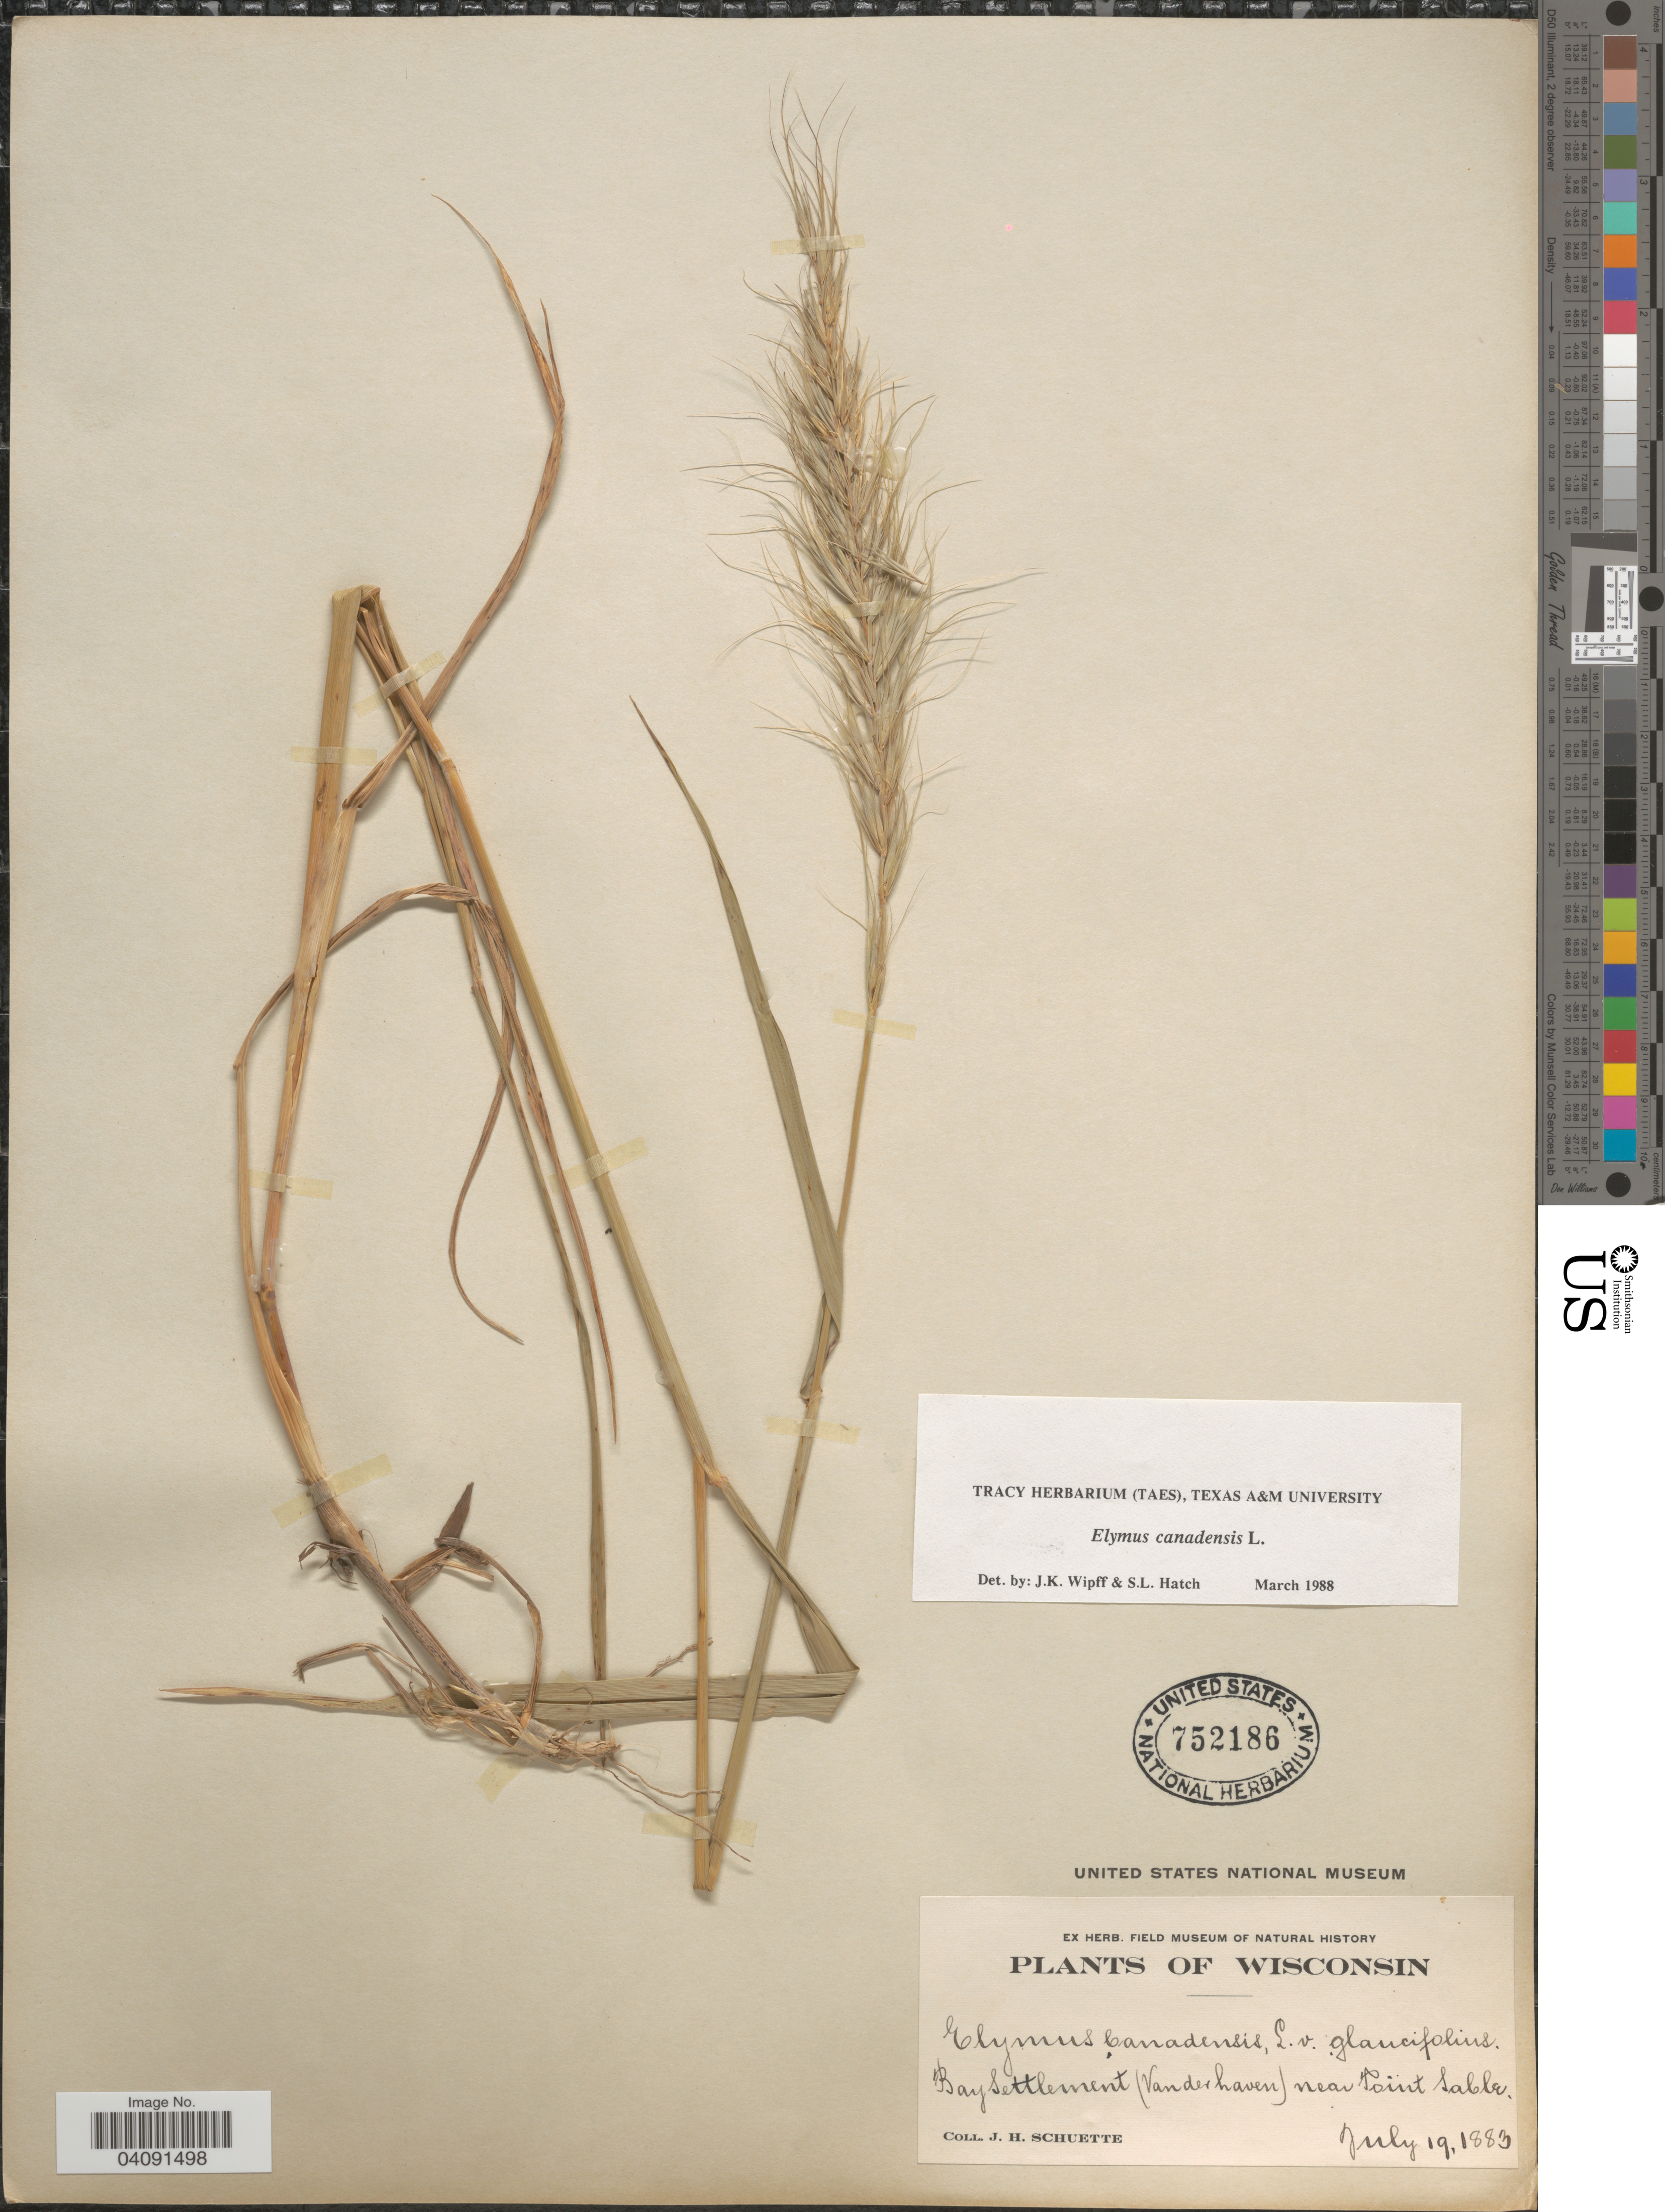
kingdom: Plantae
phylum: Tracheophyta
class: Liliopsida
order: Poales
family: Poaceae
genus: Elymus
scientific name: Elymus canadensis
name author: L.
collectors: J. H. Schuette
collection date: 1883-07-19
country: United States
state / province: Wisconsin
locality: Bay Settlement (Van der haven) near Point Sable.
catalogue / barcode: US 752186